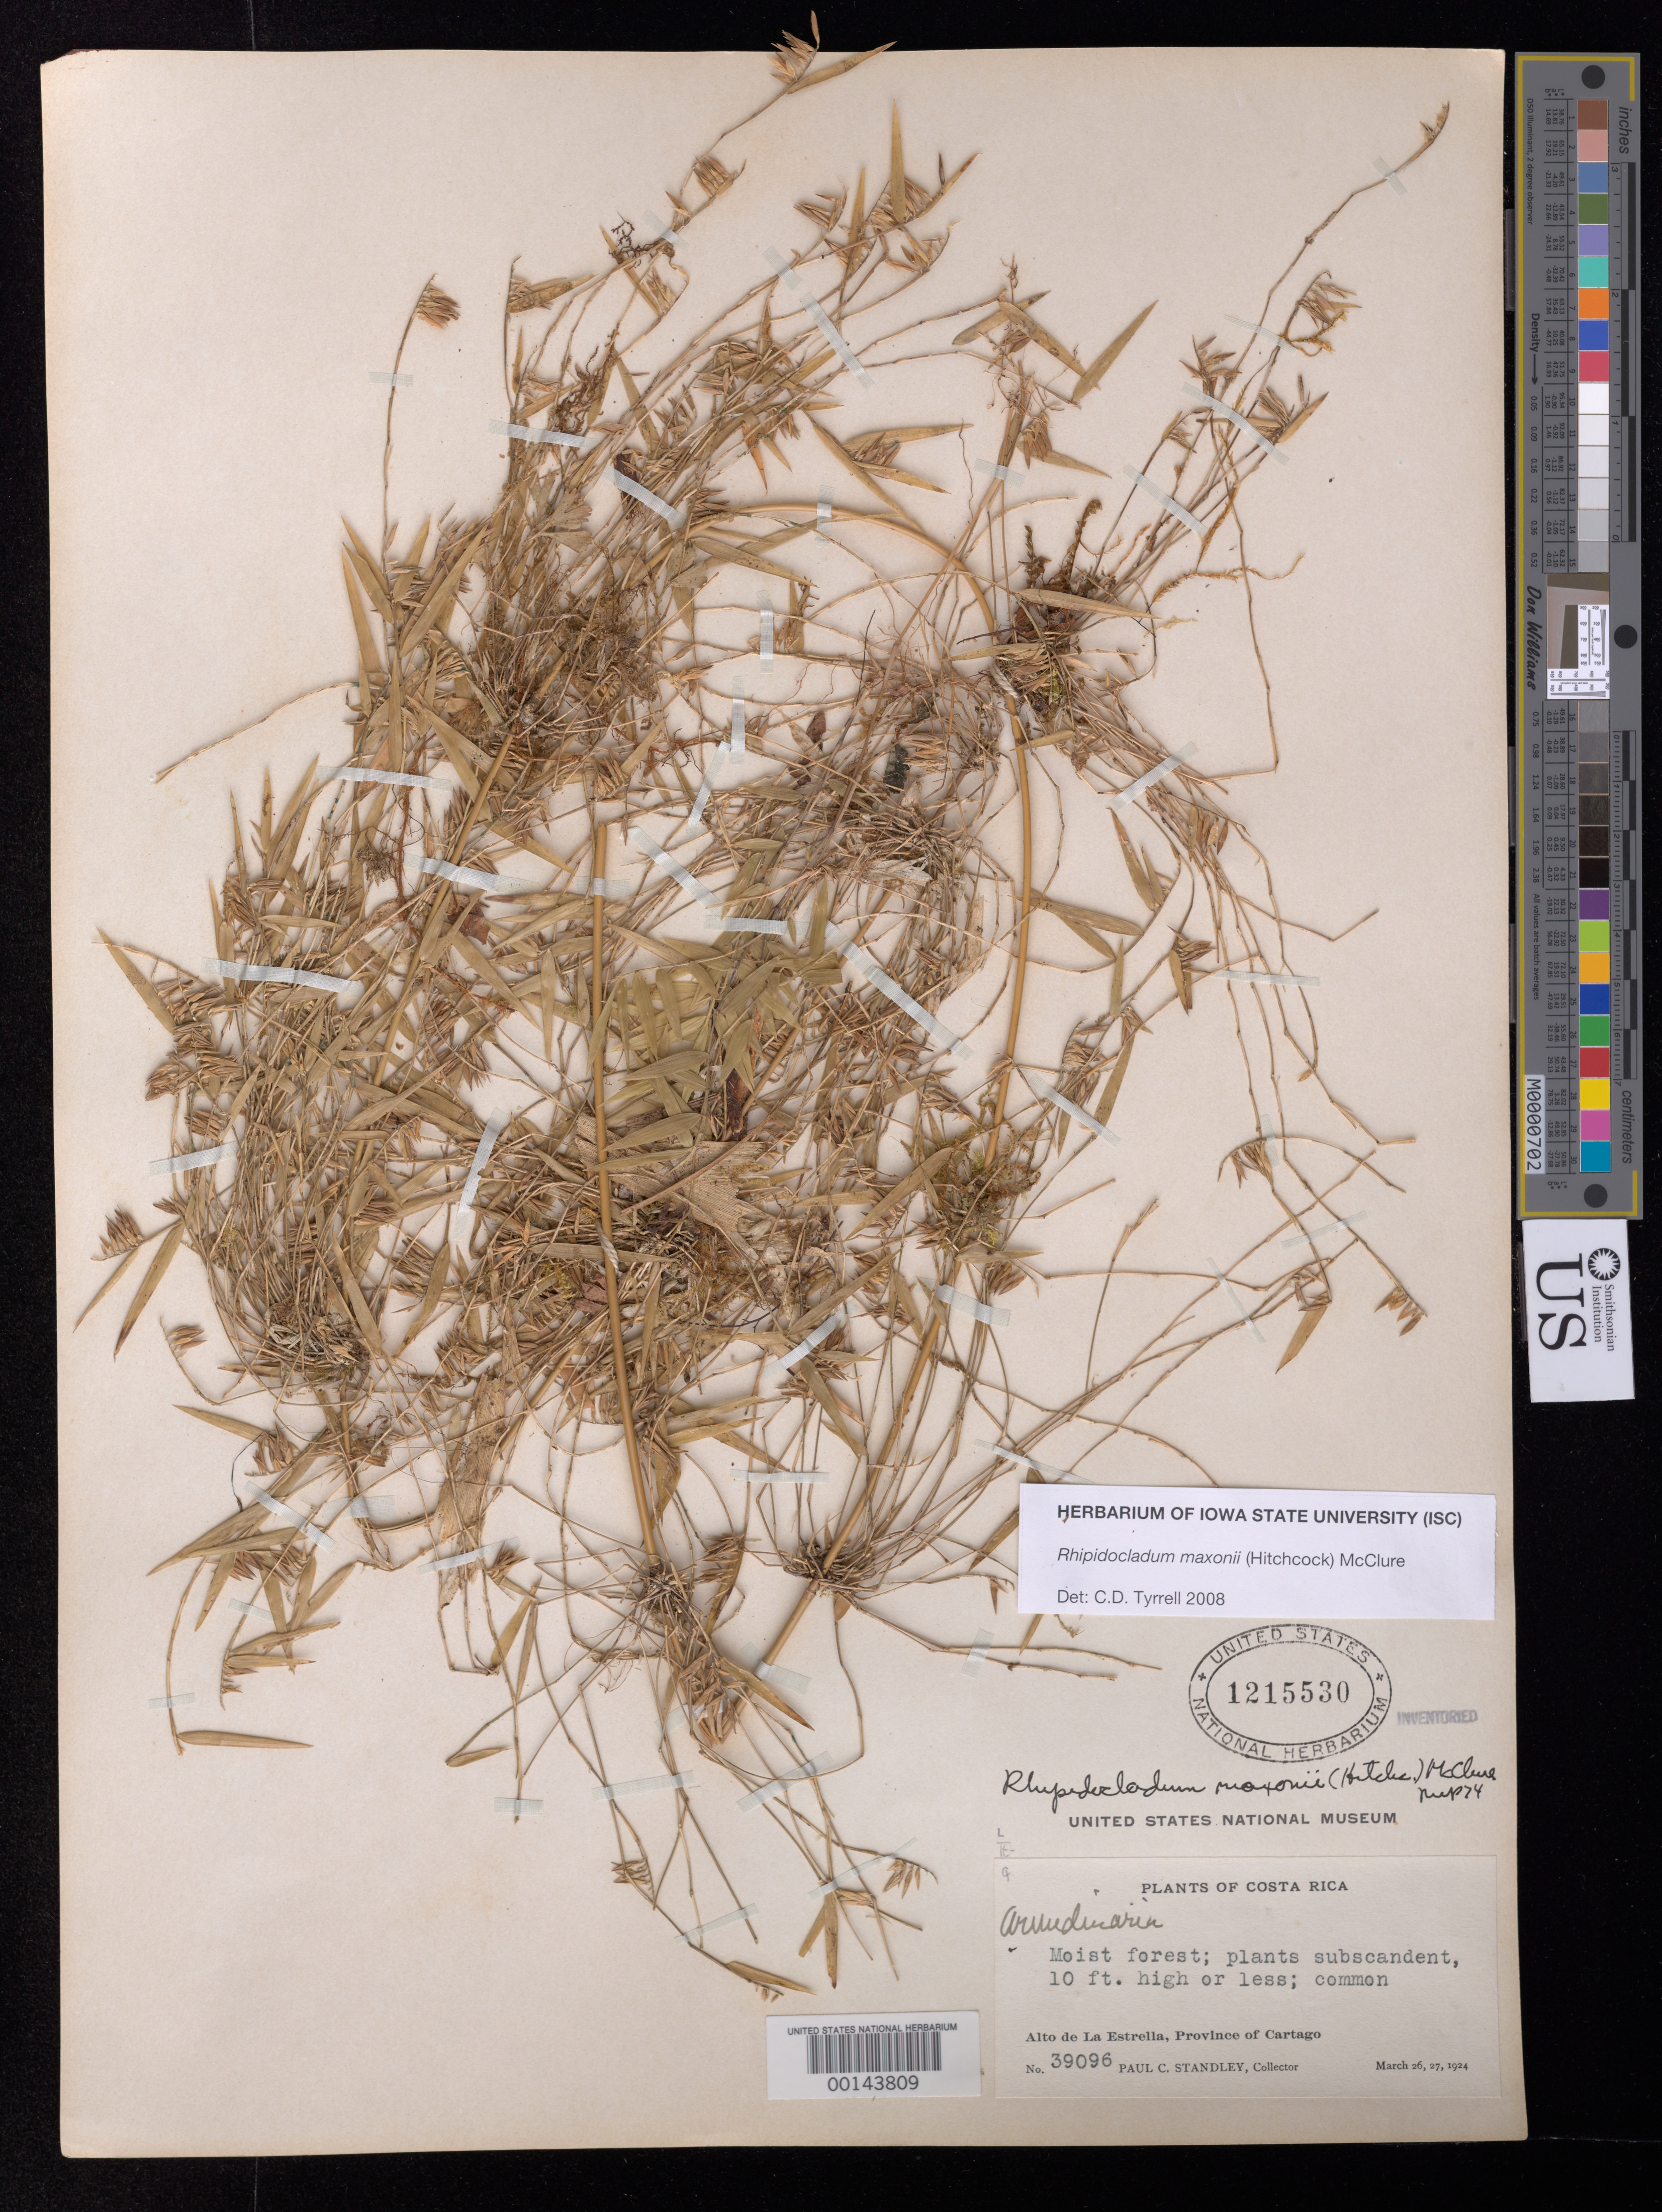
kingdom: Plantae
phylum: Tracheophyta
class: Liliopsida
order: Poales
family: Poaceae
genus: Rhipidocladum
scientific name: Rhipidocladum maxonii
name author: (Hitchc.) McClure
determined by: Tyrrell, C. D.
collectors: P. C. Standley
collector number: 39096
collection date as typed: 26 Mar 1924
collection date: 1924-03-26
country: Costa Rica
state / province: Cartago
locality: Alto de La Estrella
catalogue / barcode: US 1215530